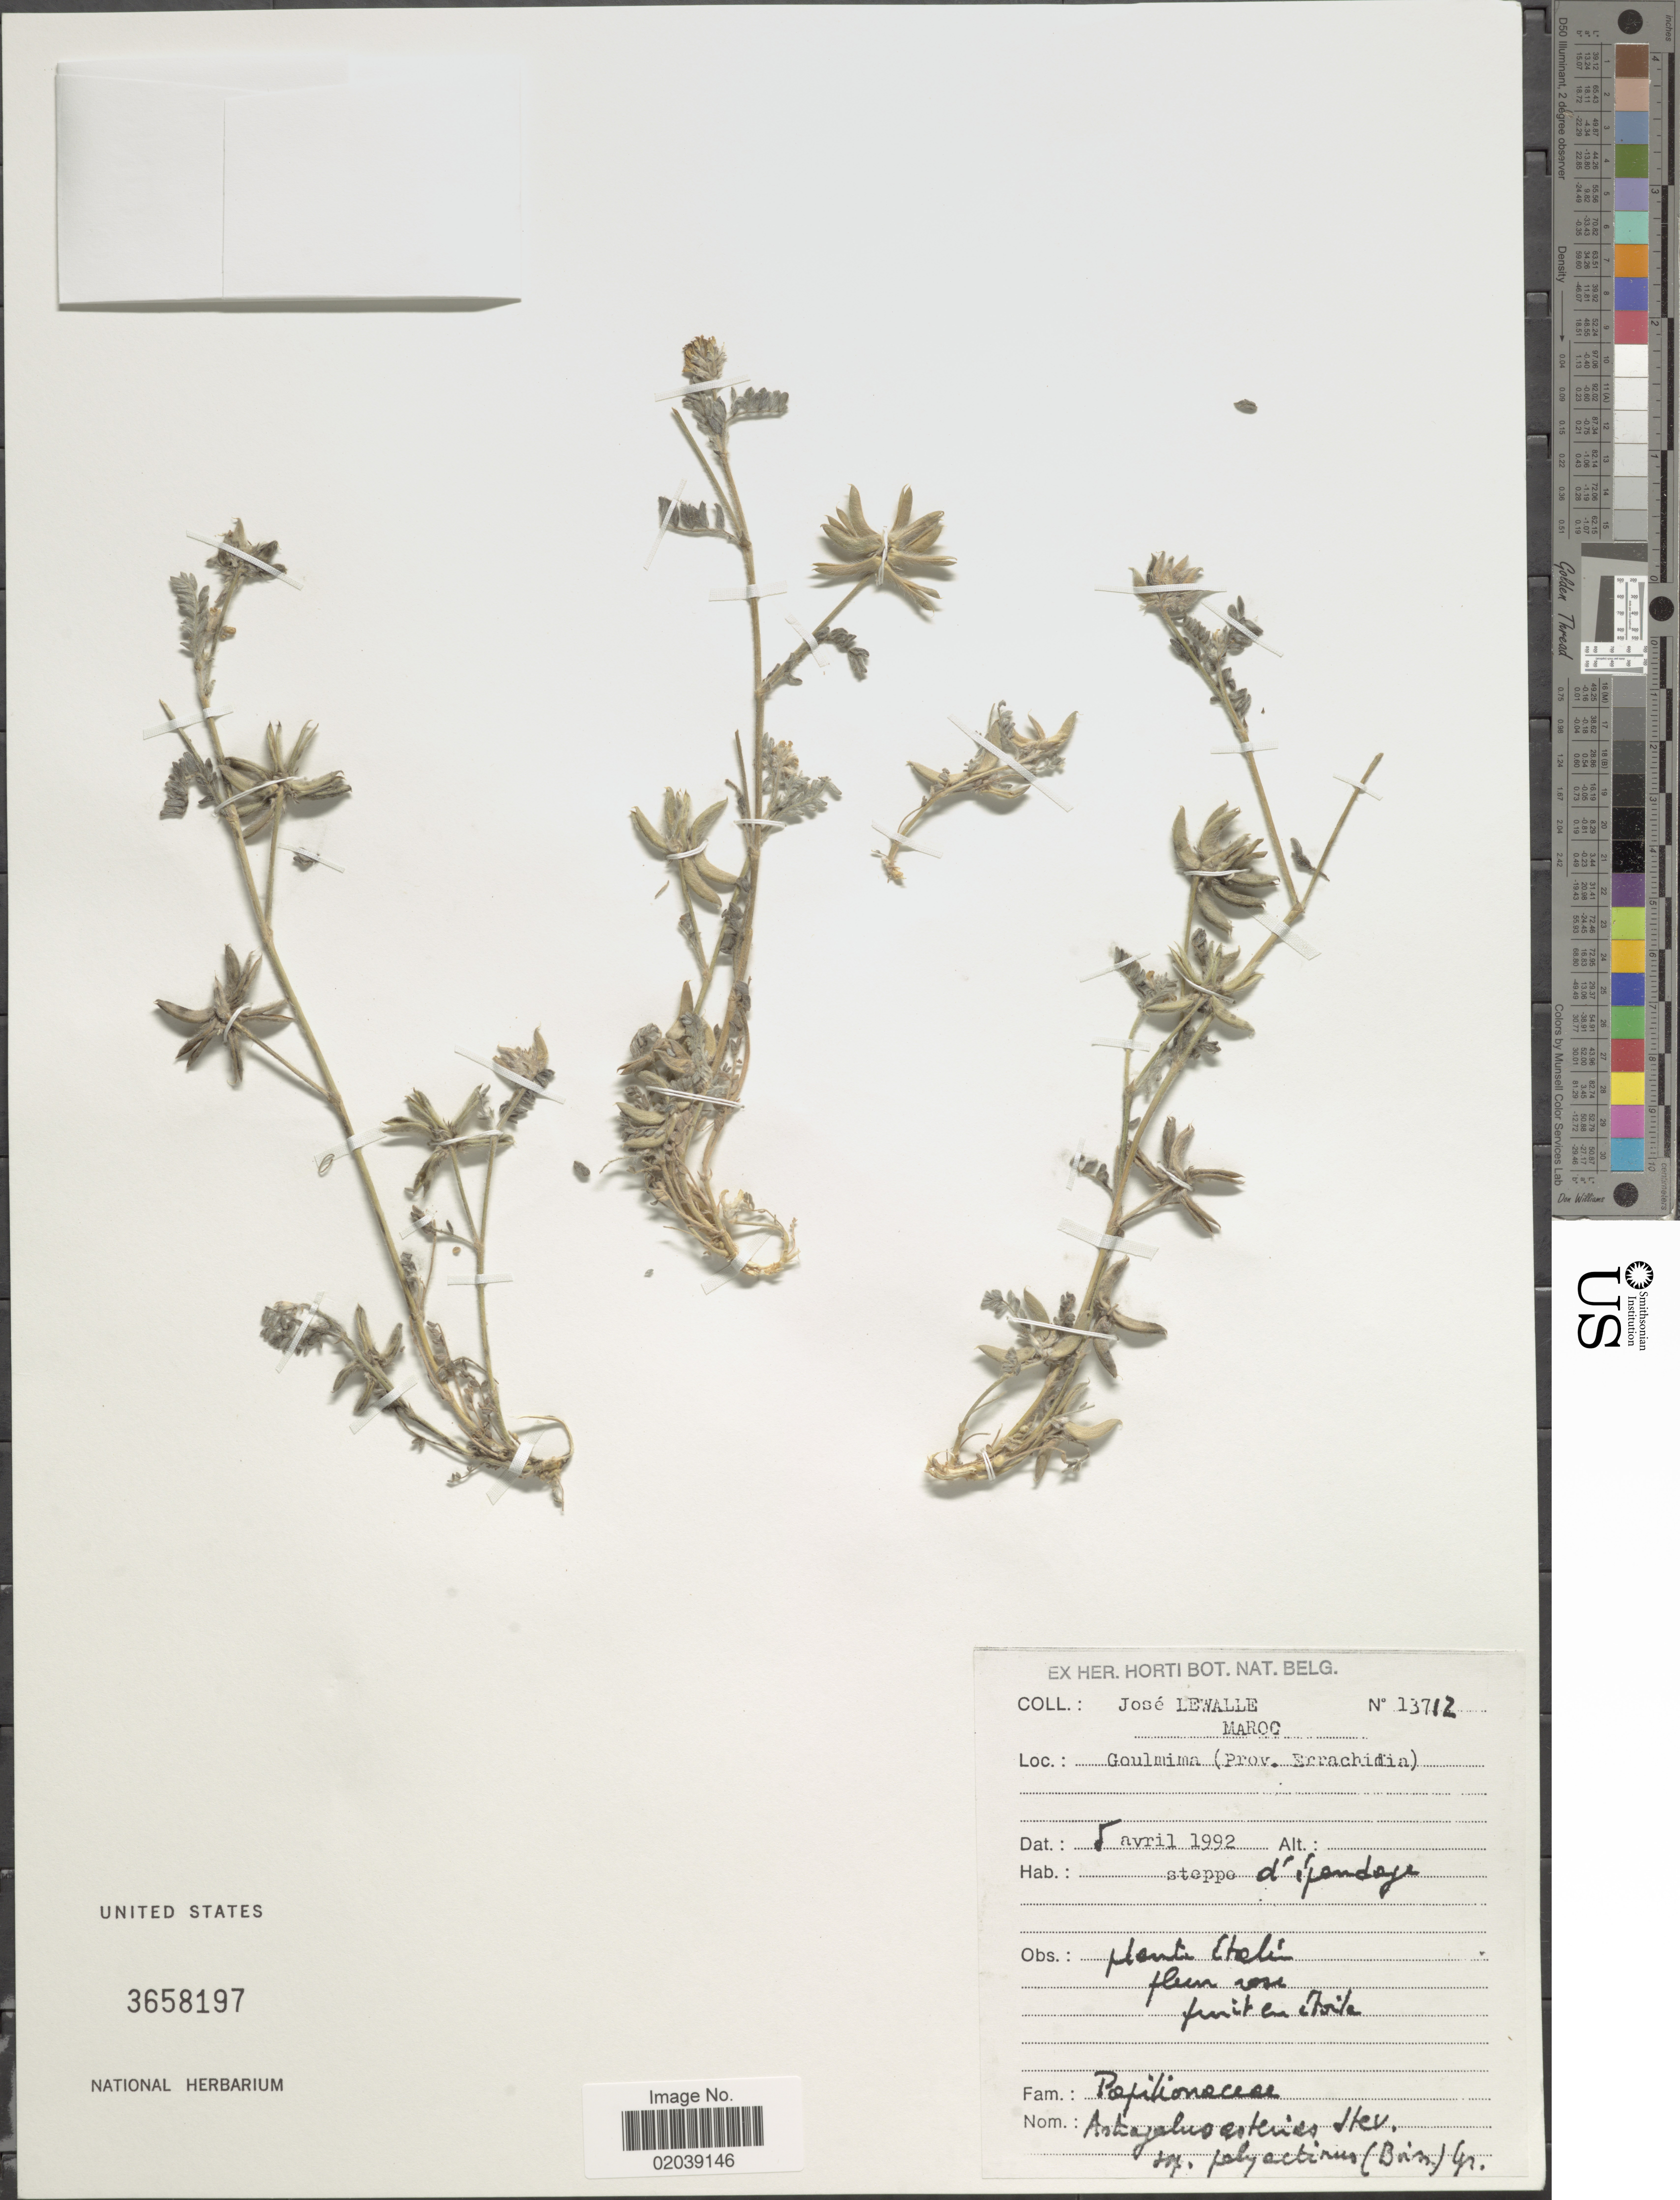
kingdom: Plantae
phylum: Tracheophyta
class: Magnoliopsida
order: Fabales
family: Fabaceae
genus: Astragalus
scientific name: Astragalus asterias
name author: Steven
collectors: J. Lewalle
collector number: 13712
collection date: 1992-04-05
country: Morocco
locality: Goulmima (Prov. Errachidia).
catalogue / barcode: US 3658197